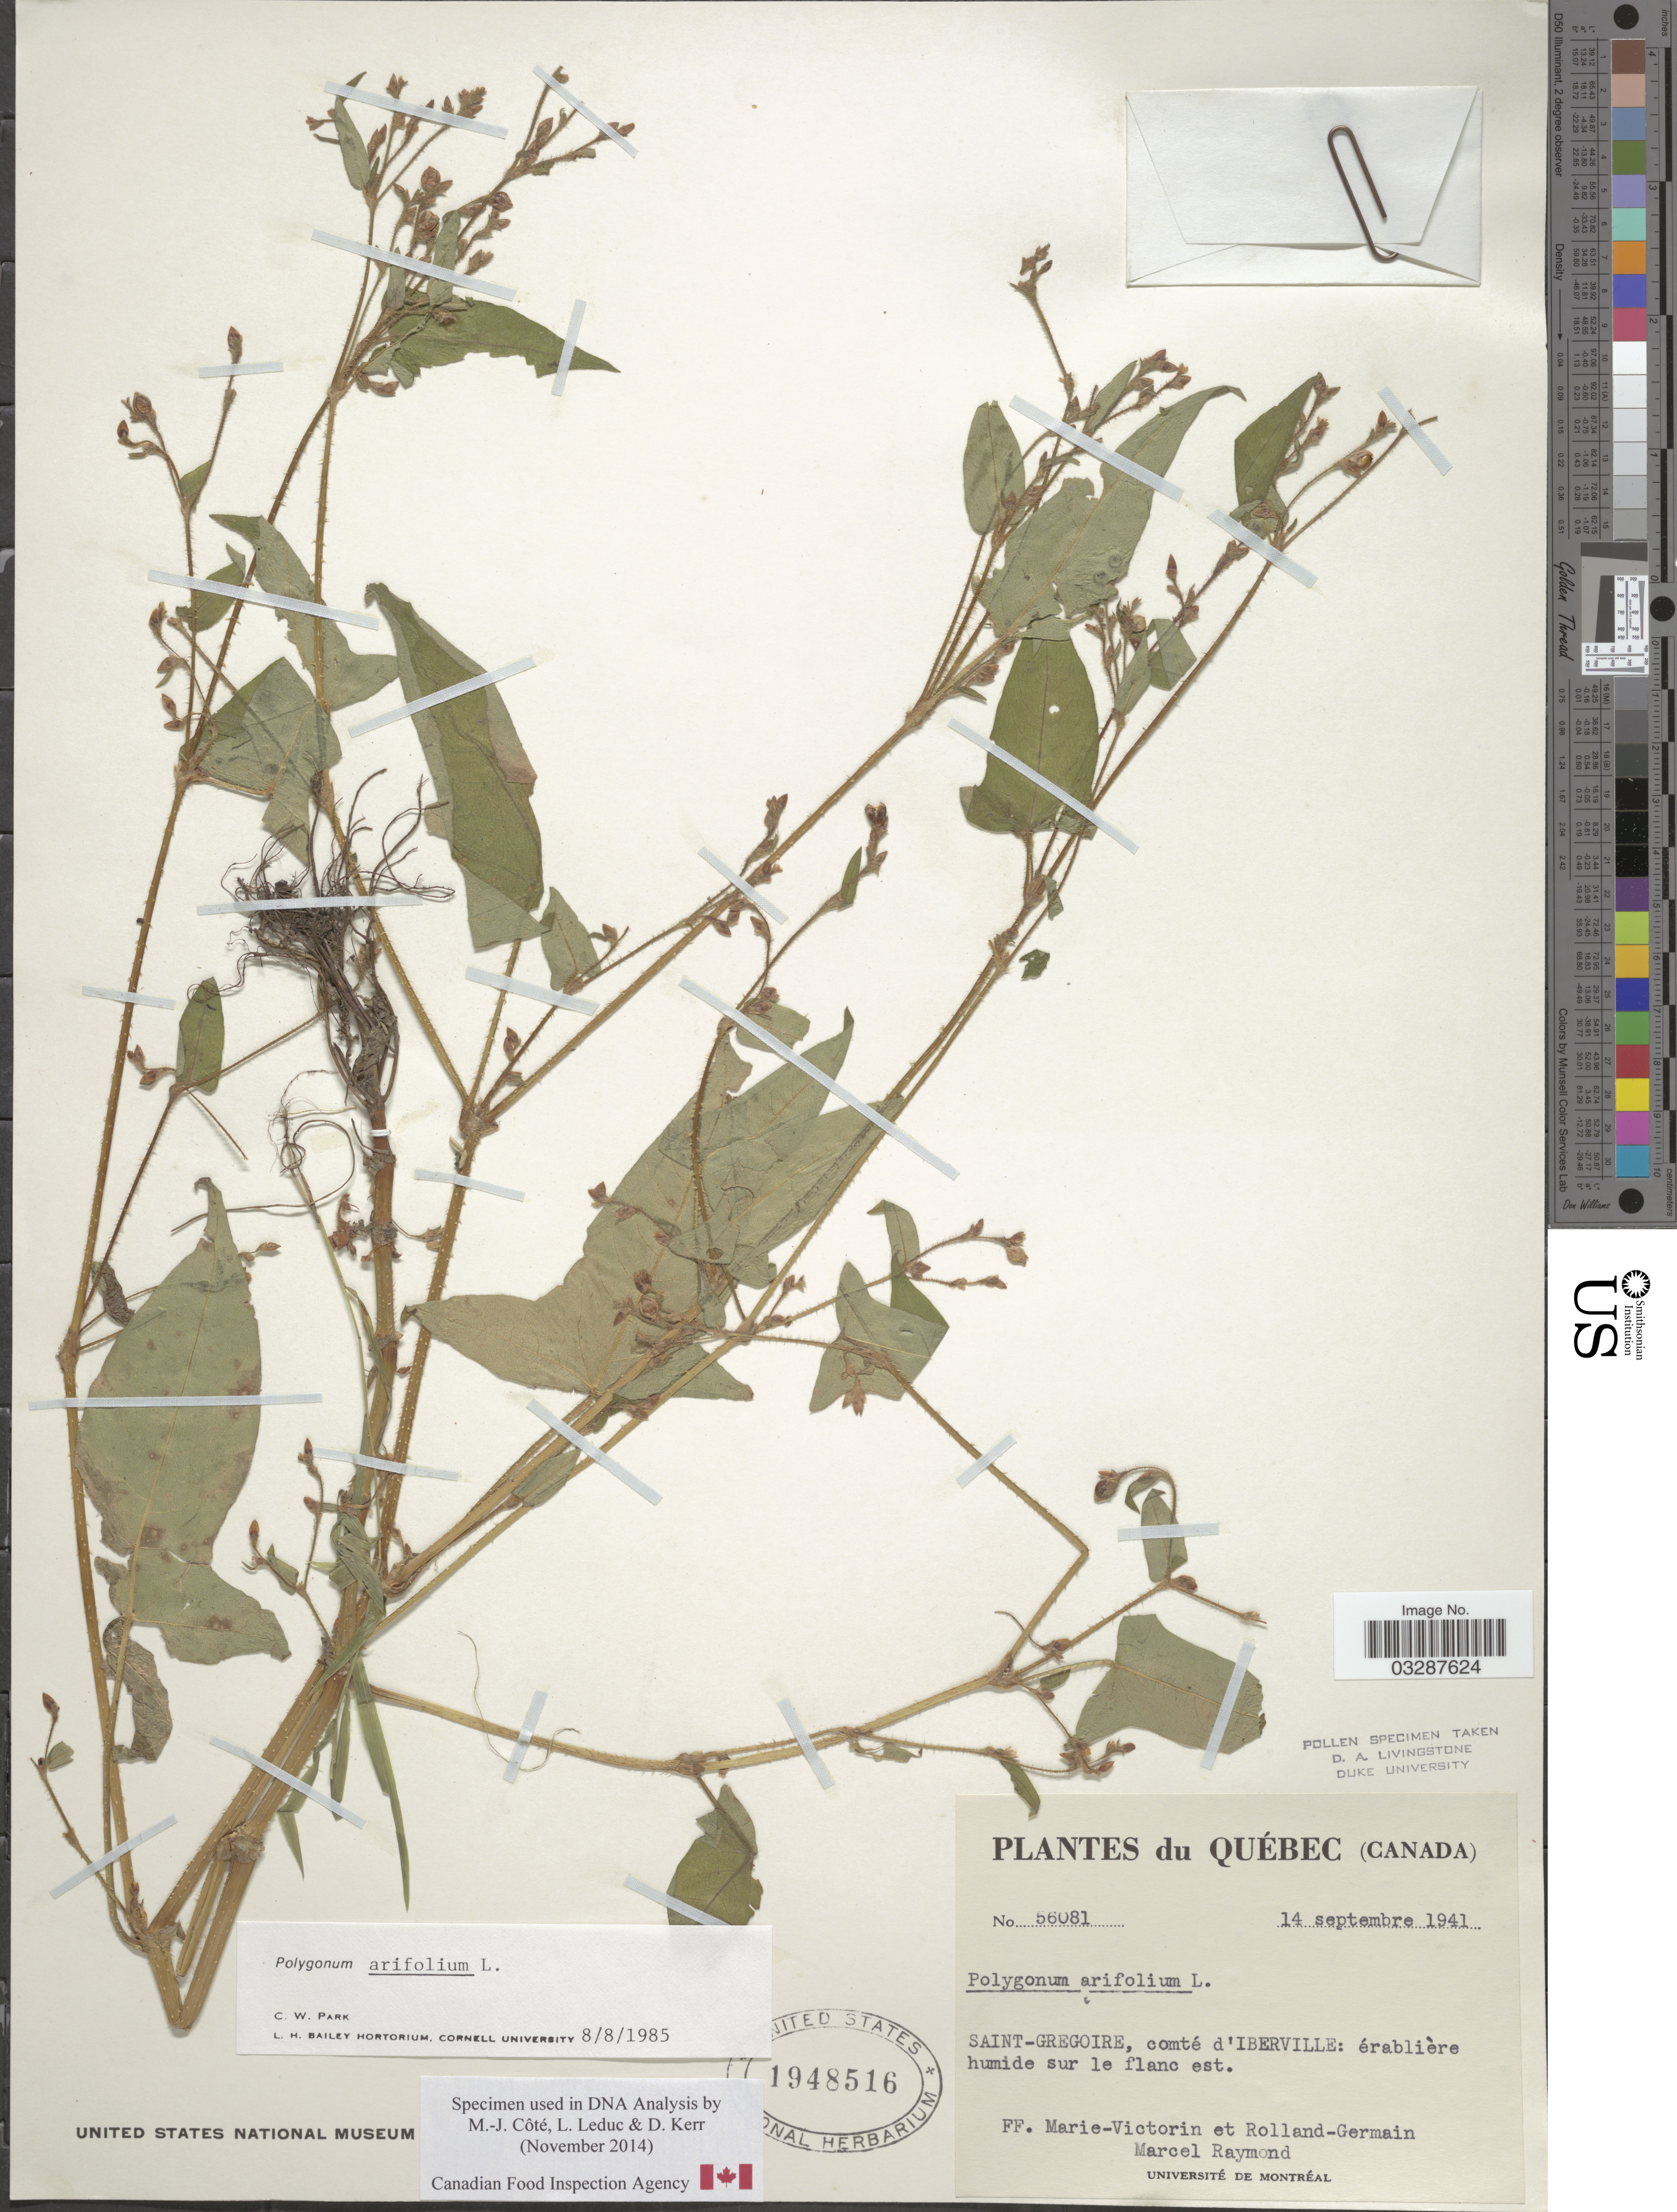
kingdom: Plantae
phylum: Tracheophyta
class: Magnoliopsida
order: Caryophyllales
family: Polygonaceae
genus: Persicaria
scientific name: Persicaria arifolia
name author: (L.) Haraldson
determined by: Atha, D. E.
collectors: F. Marie-Victorin, Rolland-Germain & M. Raymond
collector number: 56081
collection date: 1941-09-14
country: Canada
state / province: Quebec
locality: Saint-Gregoire, comté d'Iberville: érablière humide sur le flanc est.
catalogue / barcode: US 1948516